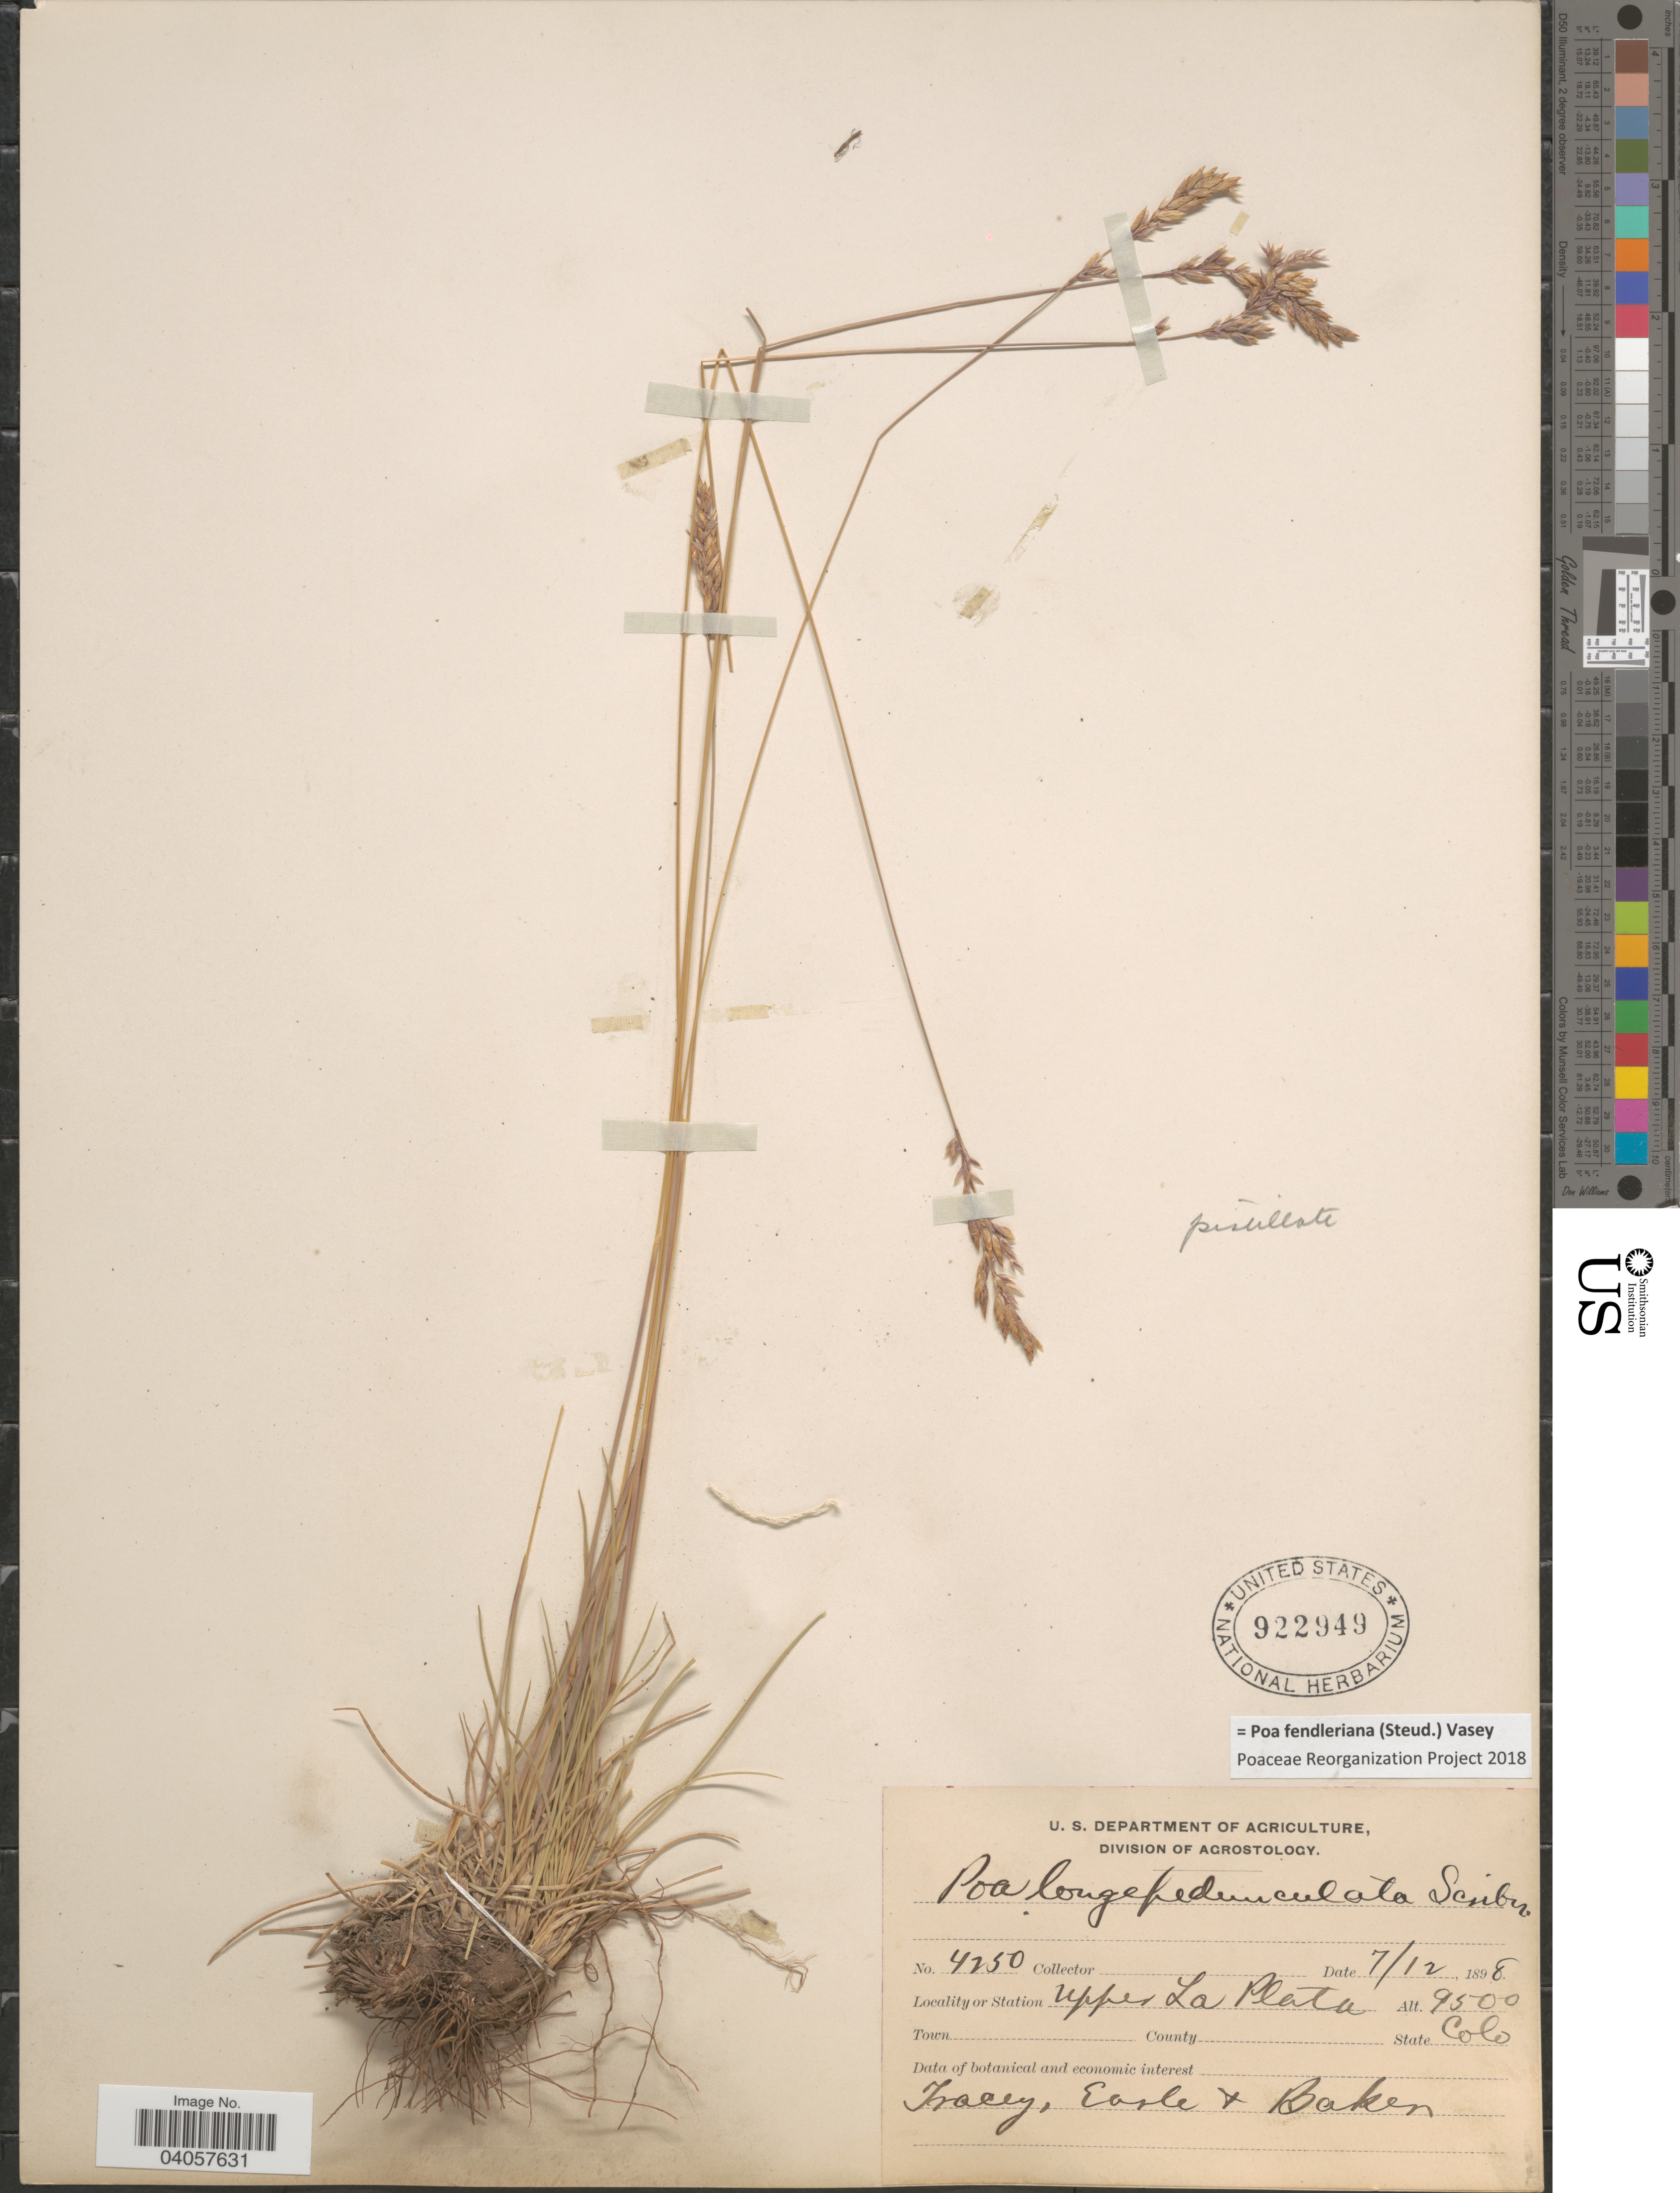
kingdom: Plantae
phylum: Tracheophyta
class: Liliopsida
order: Poales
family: Poaceae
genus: Poa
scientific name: Poa fendleriana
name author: (Steud.) Vasey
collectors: Tracey, -. Earle & -- Baker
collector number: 4250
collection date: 1898-07-12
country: United States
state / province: Colorado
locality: Station Upper La Plata.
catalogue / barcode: US 922949